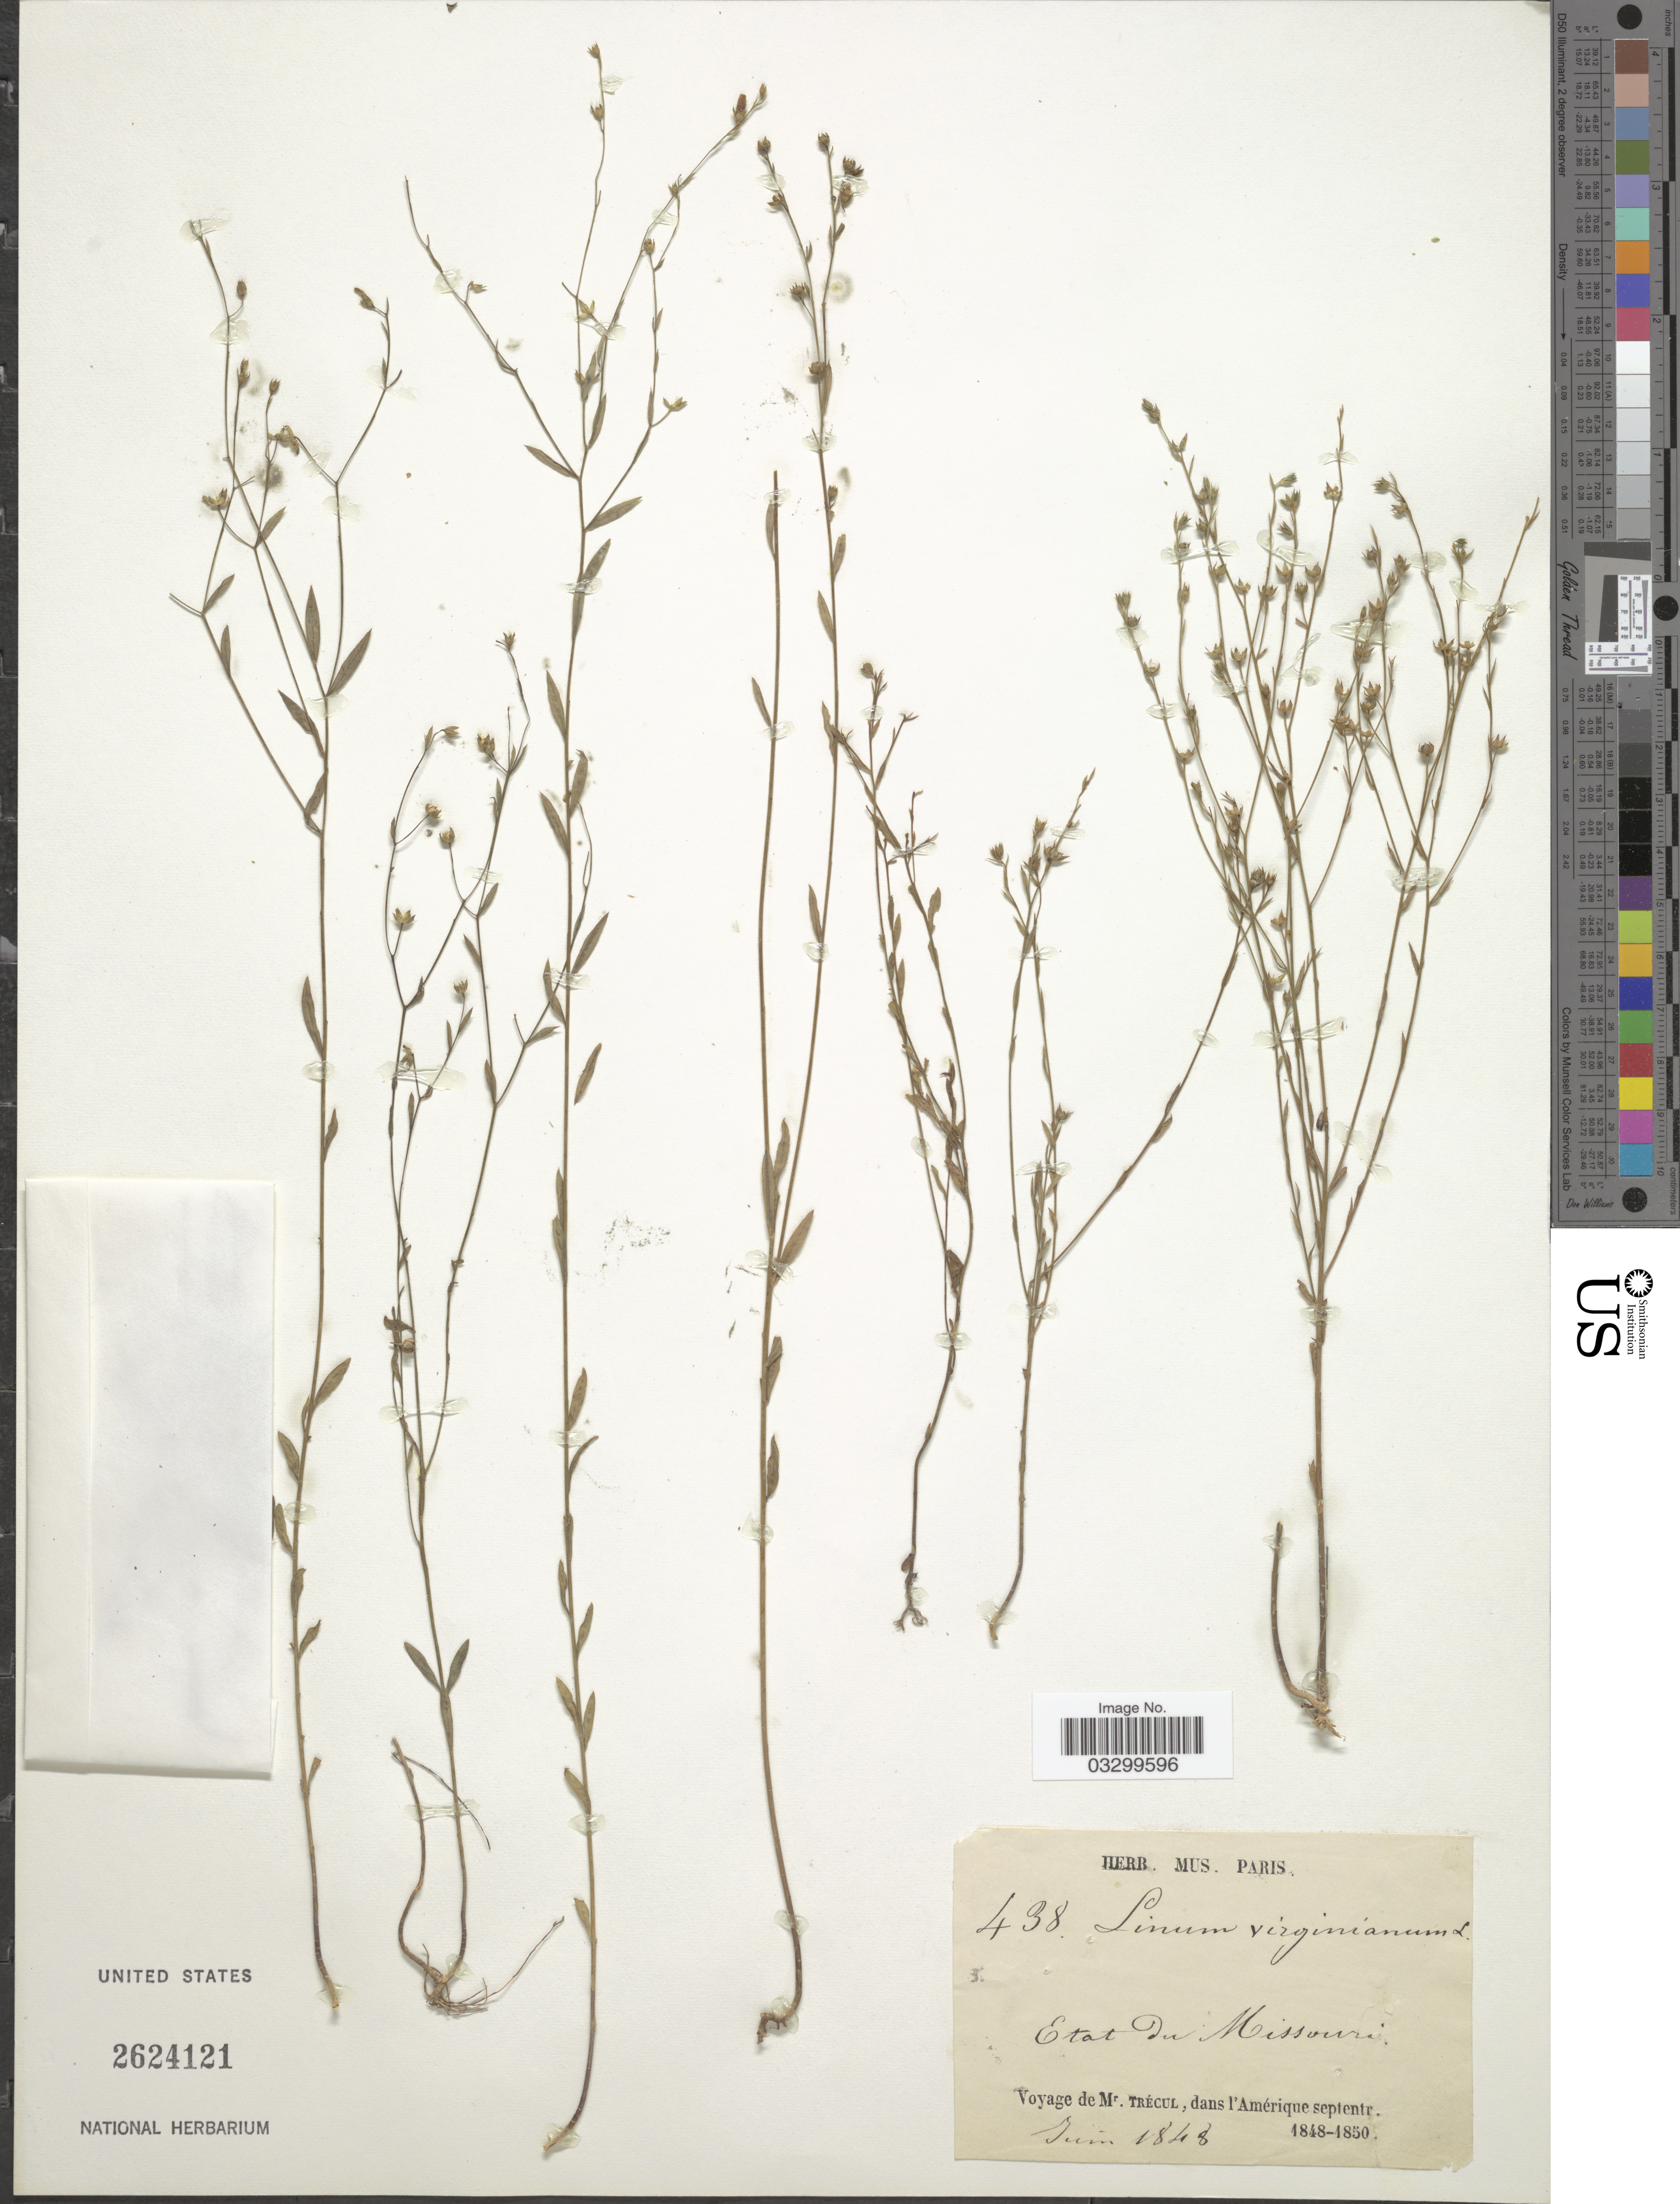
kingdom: Plantae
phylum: Tracheophyta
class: Magnoliopsida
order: Malpighiales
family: Linaceae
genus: Linum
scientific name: Linum virginianum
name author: L.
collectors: A. Trécul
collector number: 438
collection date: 1848-06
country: United States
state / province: Missouri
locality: Dans l'Amérique septentr.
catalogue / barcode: US 2624121